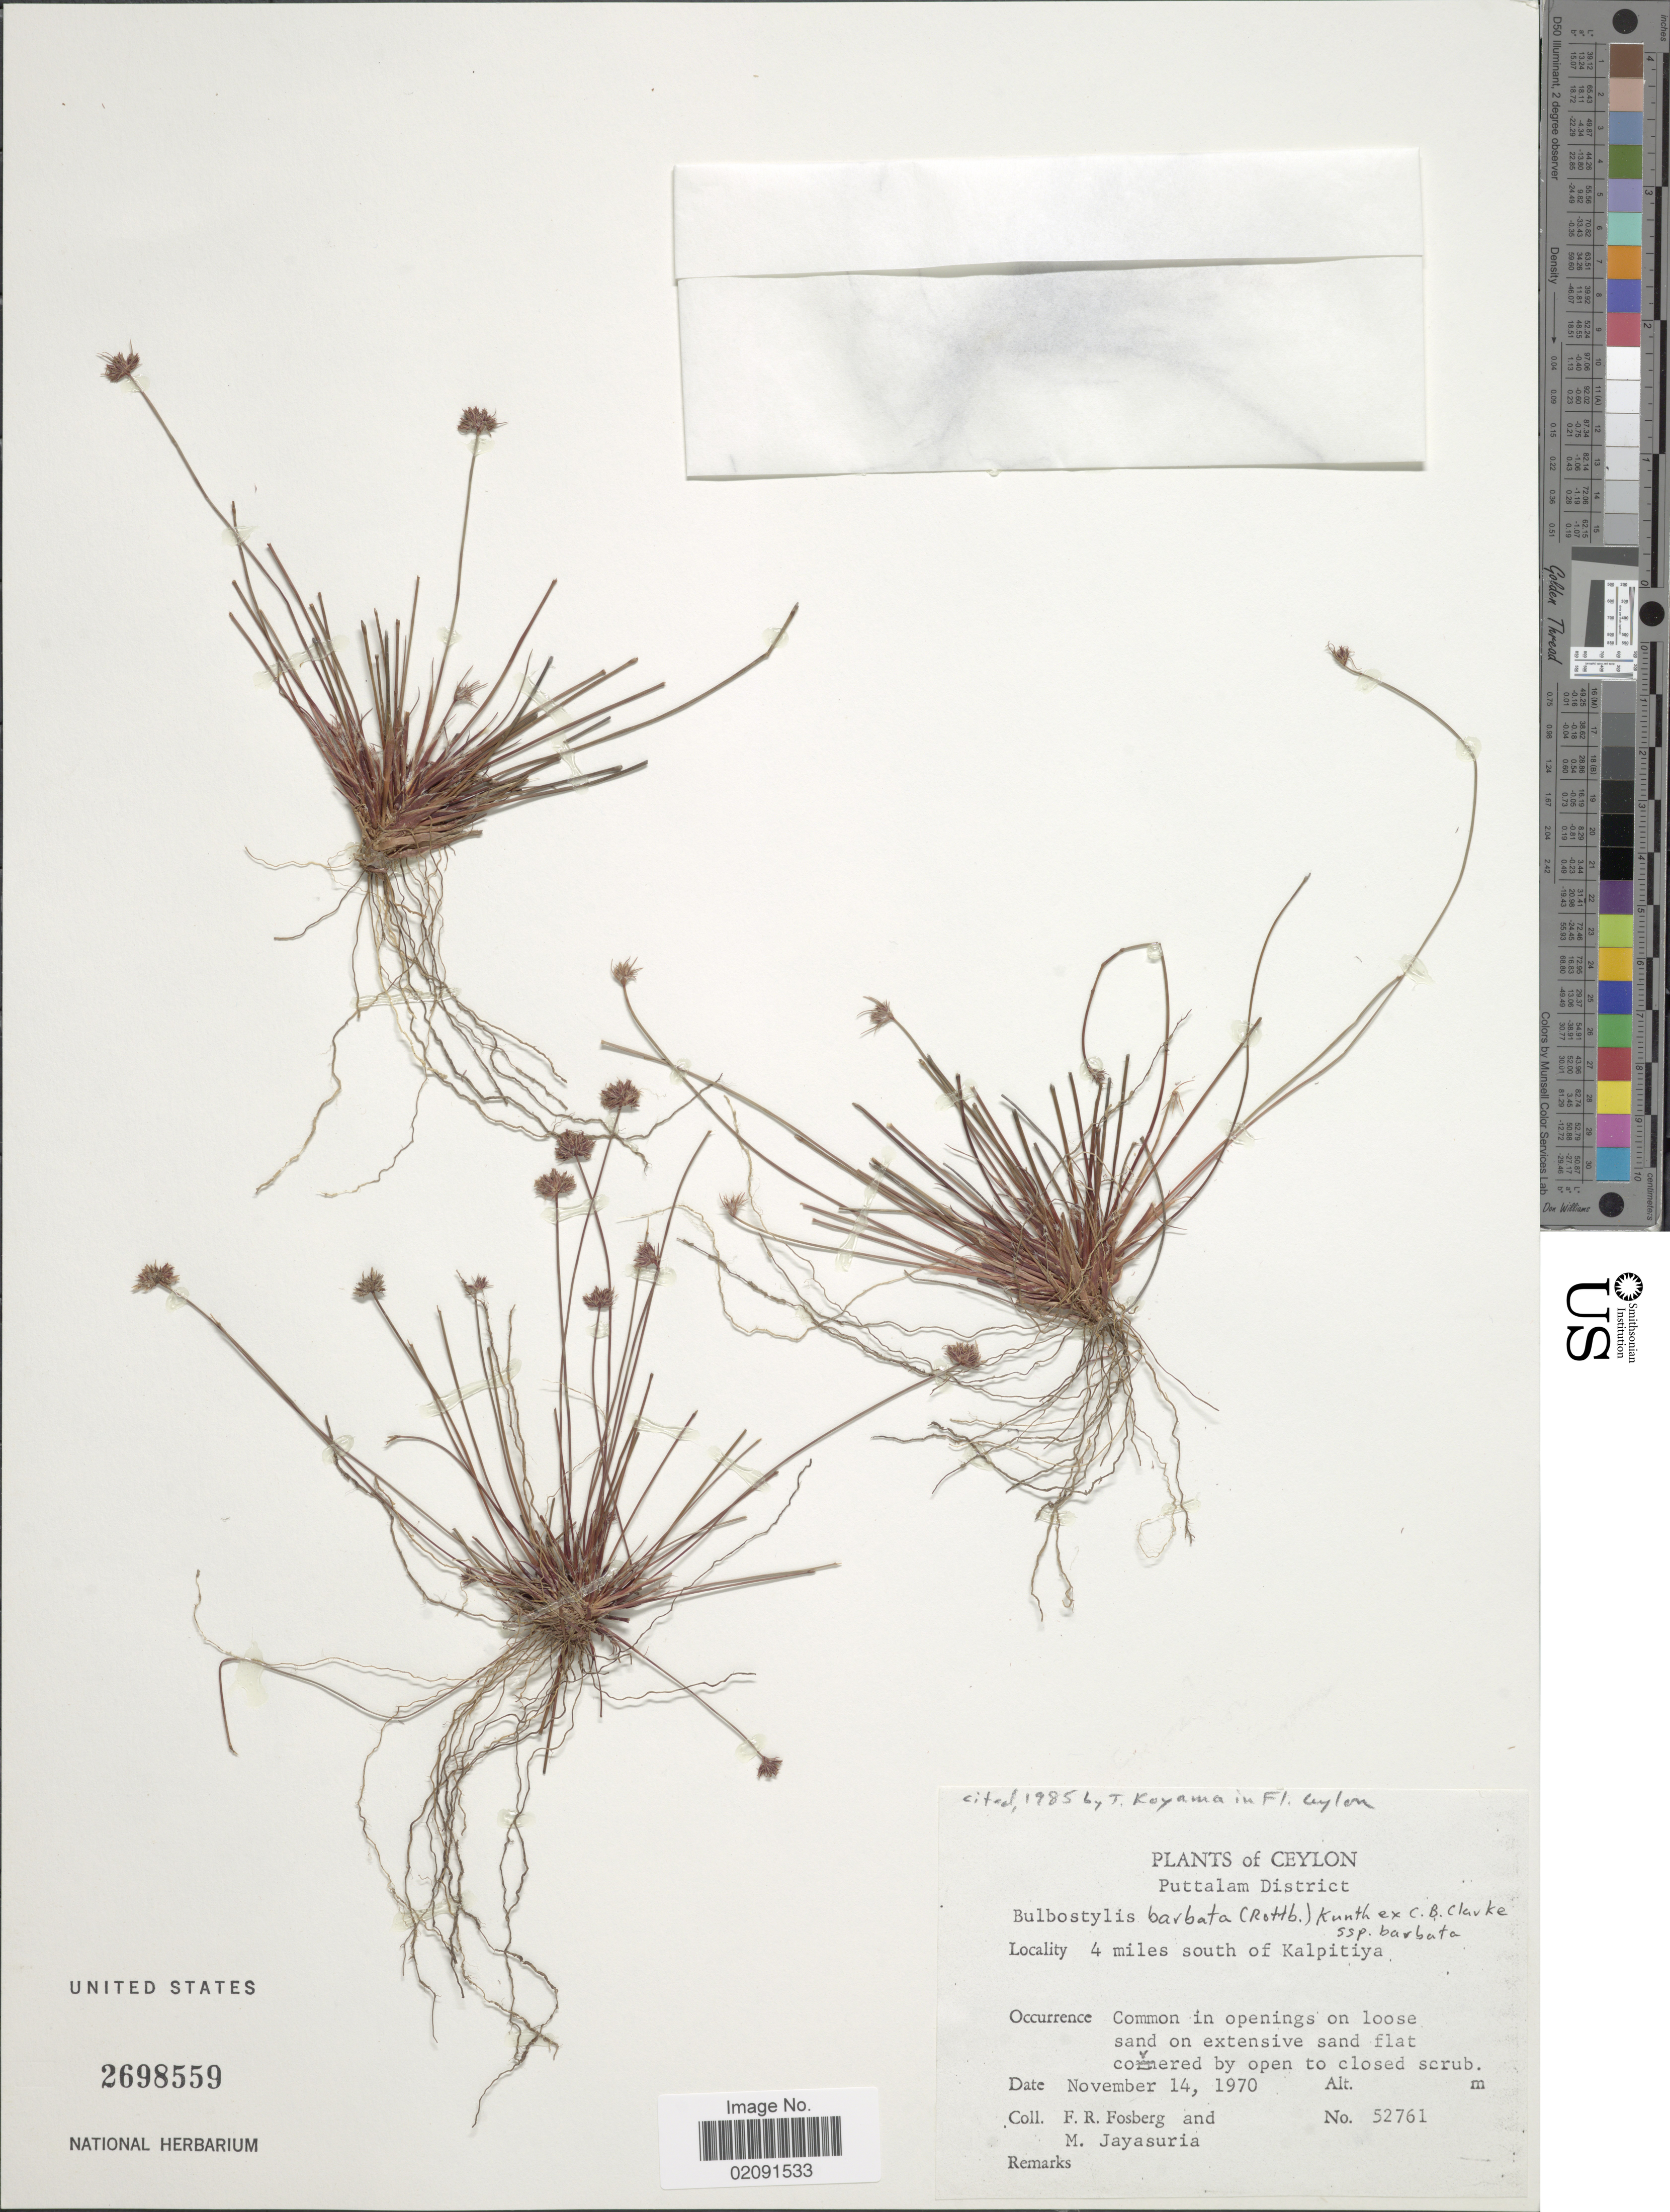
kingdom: Plantae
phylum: Tracheophyta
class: Liliopsida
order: Poales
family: Cyperaceae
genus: Bulbostylis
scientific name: Bulbostylis barbata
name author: (Rottb.) C.B. Clarke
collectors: F. R. Fosberg & M. Jayasuriya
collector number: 52761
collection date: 1970-11-14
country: Sri Lanka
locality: Ceylon, Puttalam District, 4 miles south of Kalpitiya.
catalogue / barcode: US 2698559